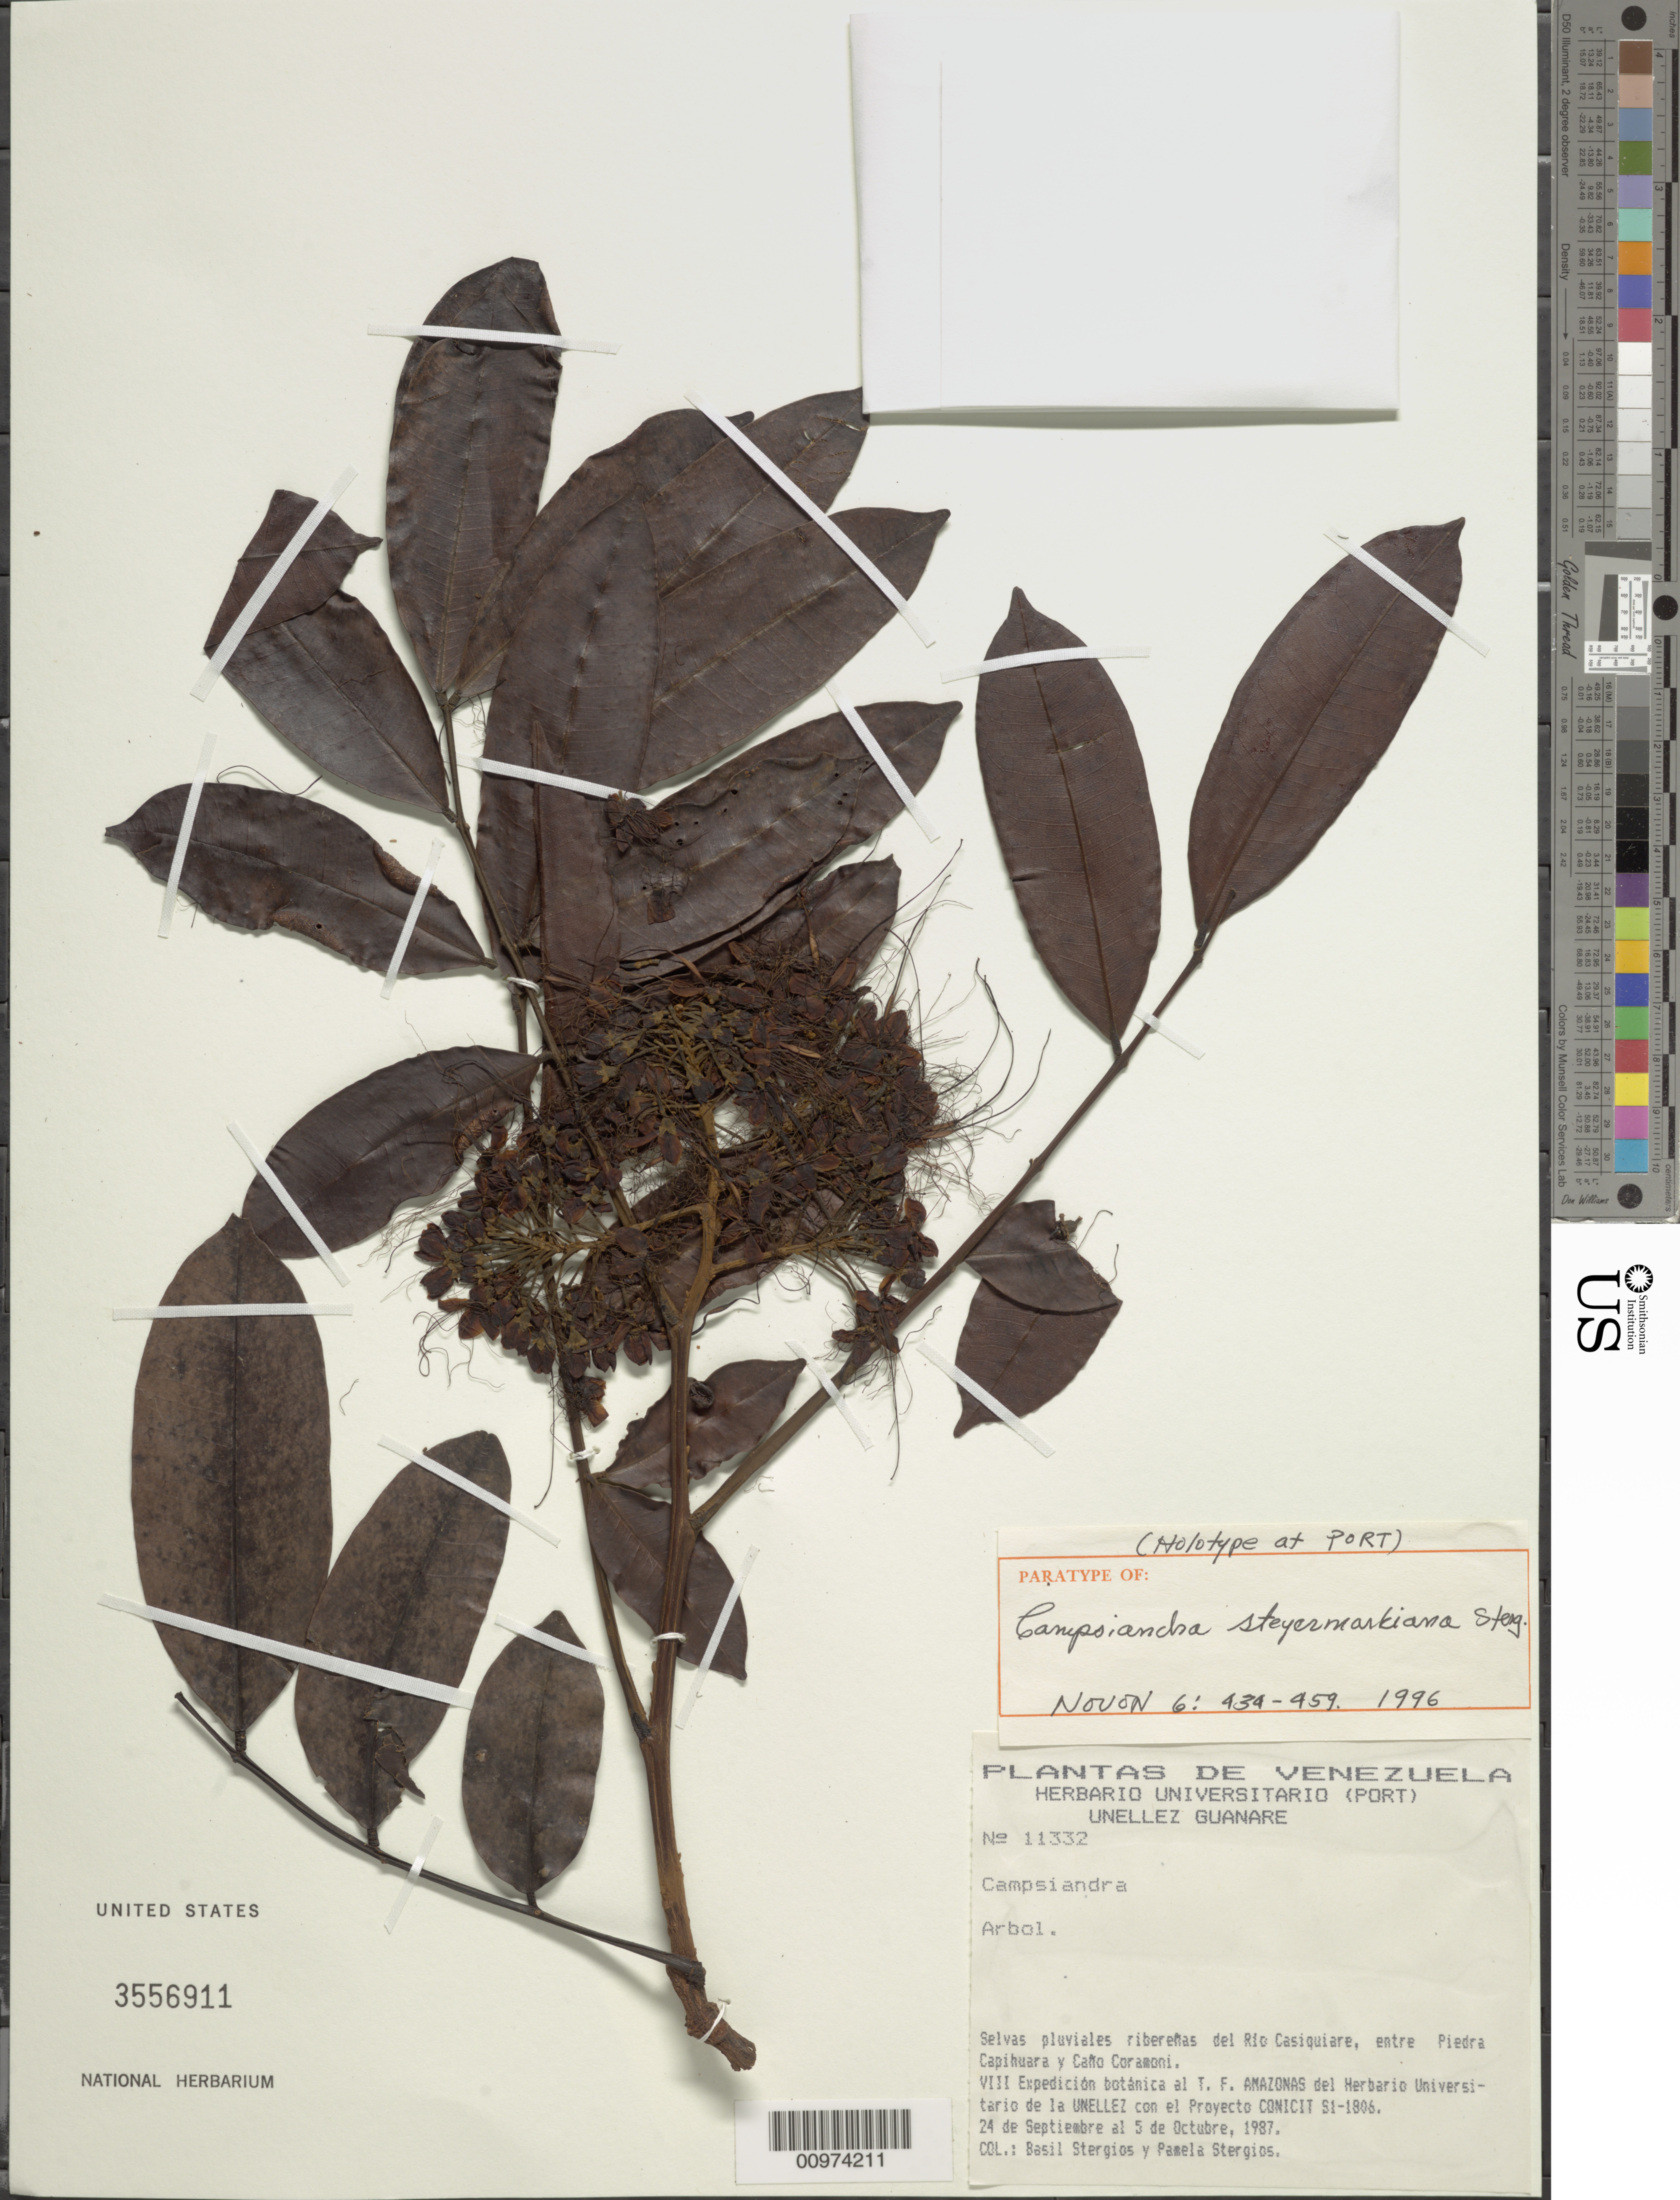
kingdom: Plantae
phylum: Tracheophyta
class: Magnoliopsida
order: Fabales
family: Fabaceae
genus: Campsiandra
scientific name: Campsiandra steyermarkiana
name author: Stergios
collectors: B. G. Stergios & P. Stergios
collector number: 11332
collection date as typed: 24-Sep-87 to 5-Oct-87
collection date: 1987-09-24/1987-10-05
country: Venezuela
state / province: Amazonas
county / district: Río Negro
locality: Rio Casiquiare, entre Piedra Capuhuara y Caño Coramoni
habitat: Selvas pluviales ribereñas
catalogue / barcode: US 3556911